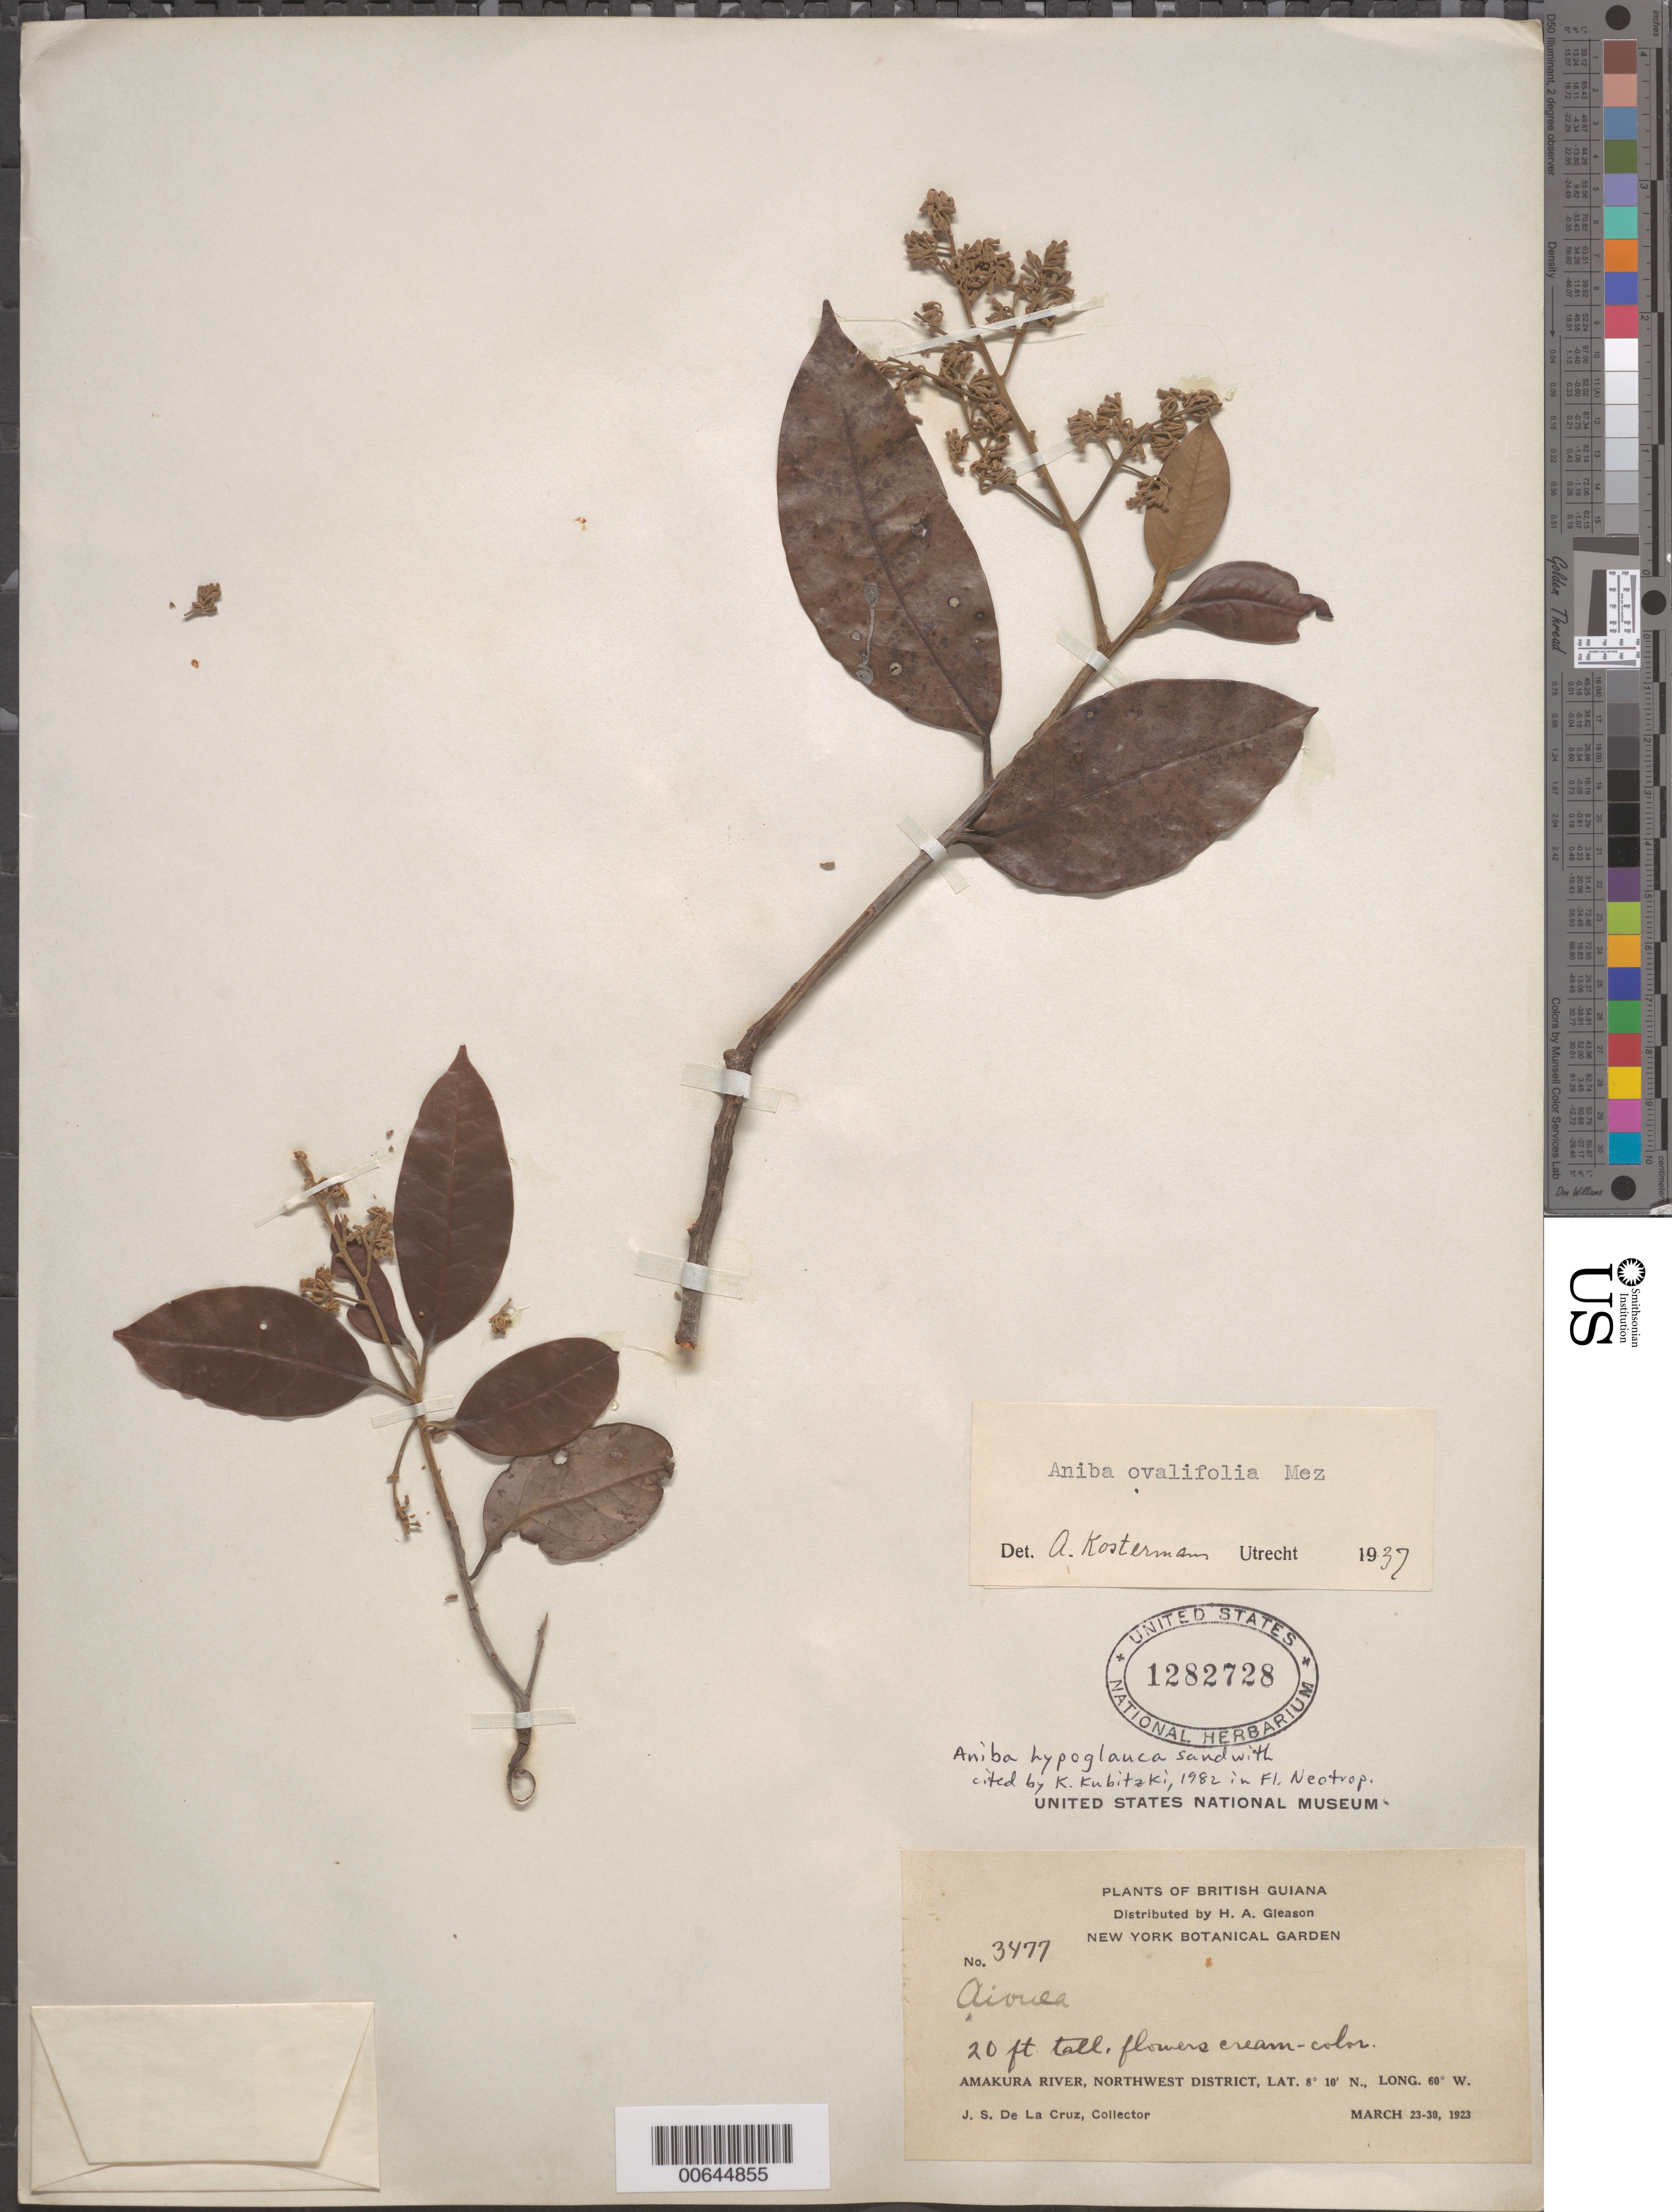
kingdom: Plantae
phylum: Tracheophyta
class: Magnoliopsida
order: Laurales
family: Lauraceae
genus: Aniba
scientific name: Aniba hypoglauca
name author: Sandwith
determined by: Kubitzki, Klaus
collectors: J. S. de la Cruz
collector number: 3477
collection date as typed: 23-Mar-23 to 30-Mar-23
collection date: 1923-03-23/1923-03-30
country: Guyana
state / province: Barima-Waini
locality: Amakura R., NW District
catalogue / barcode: US 1282728